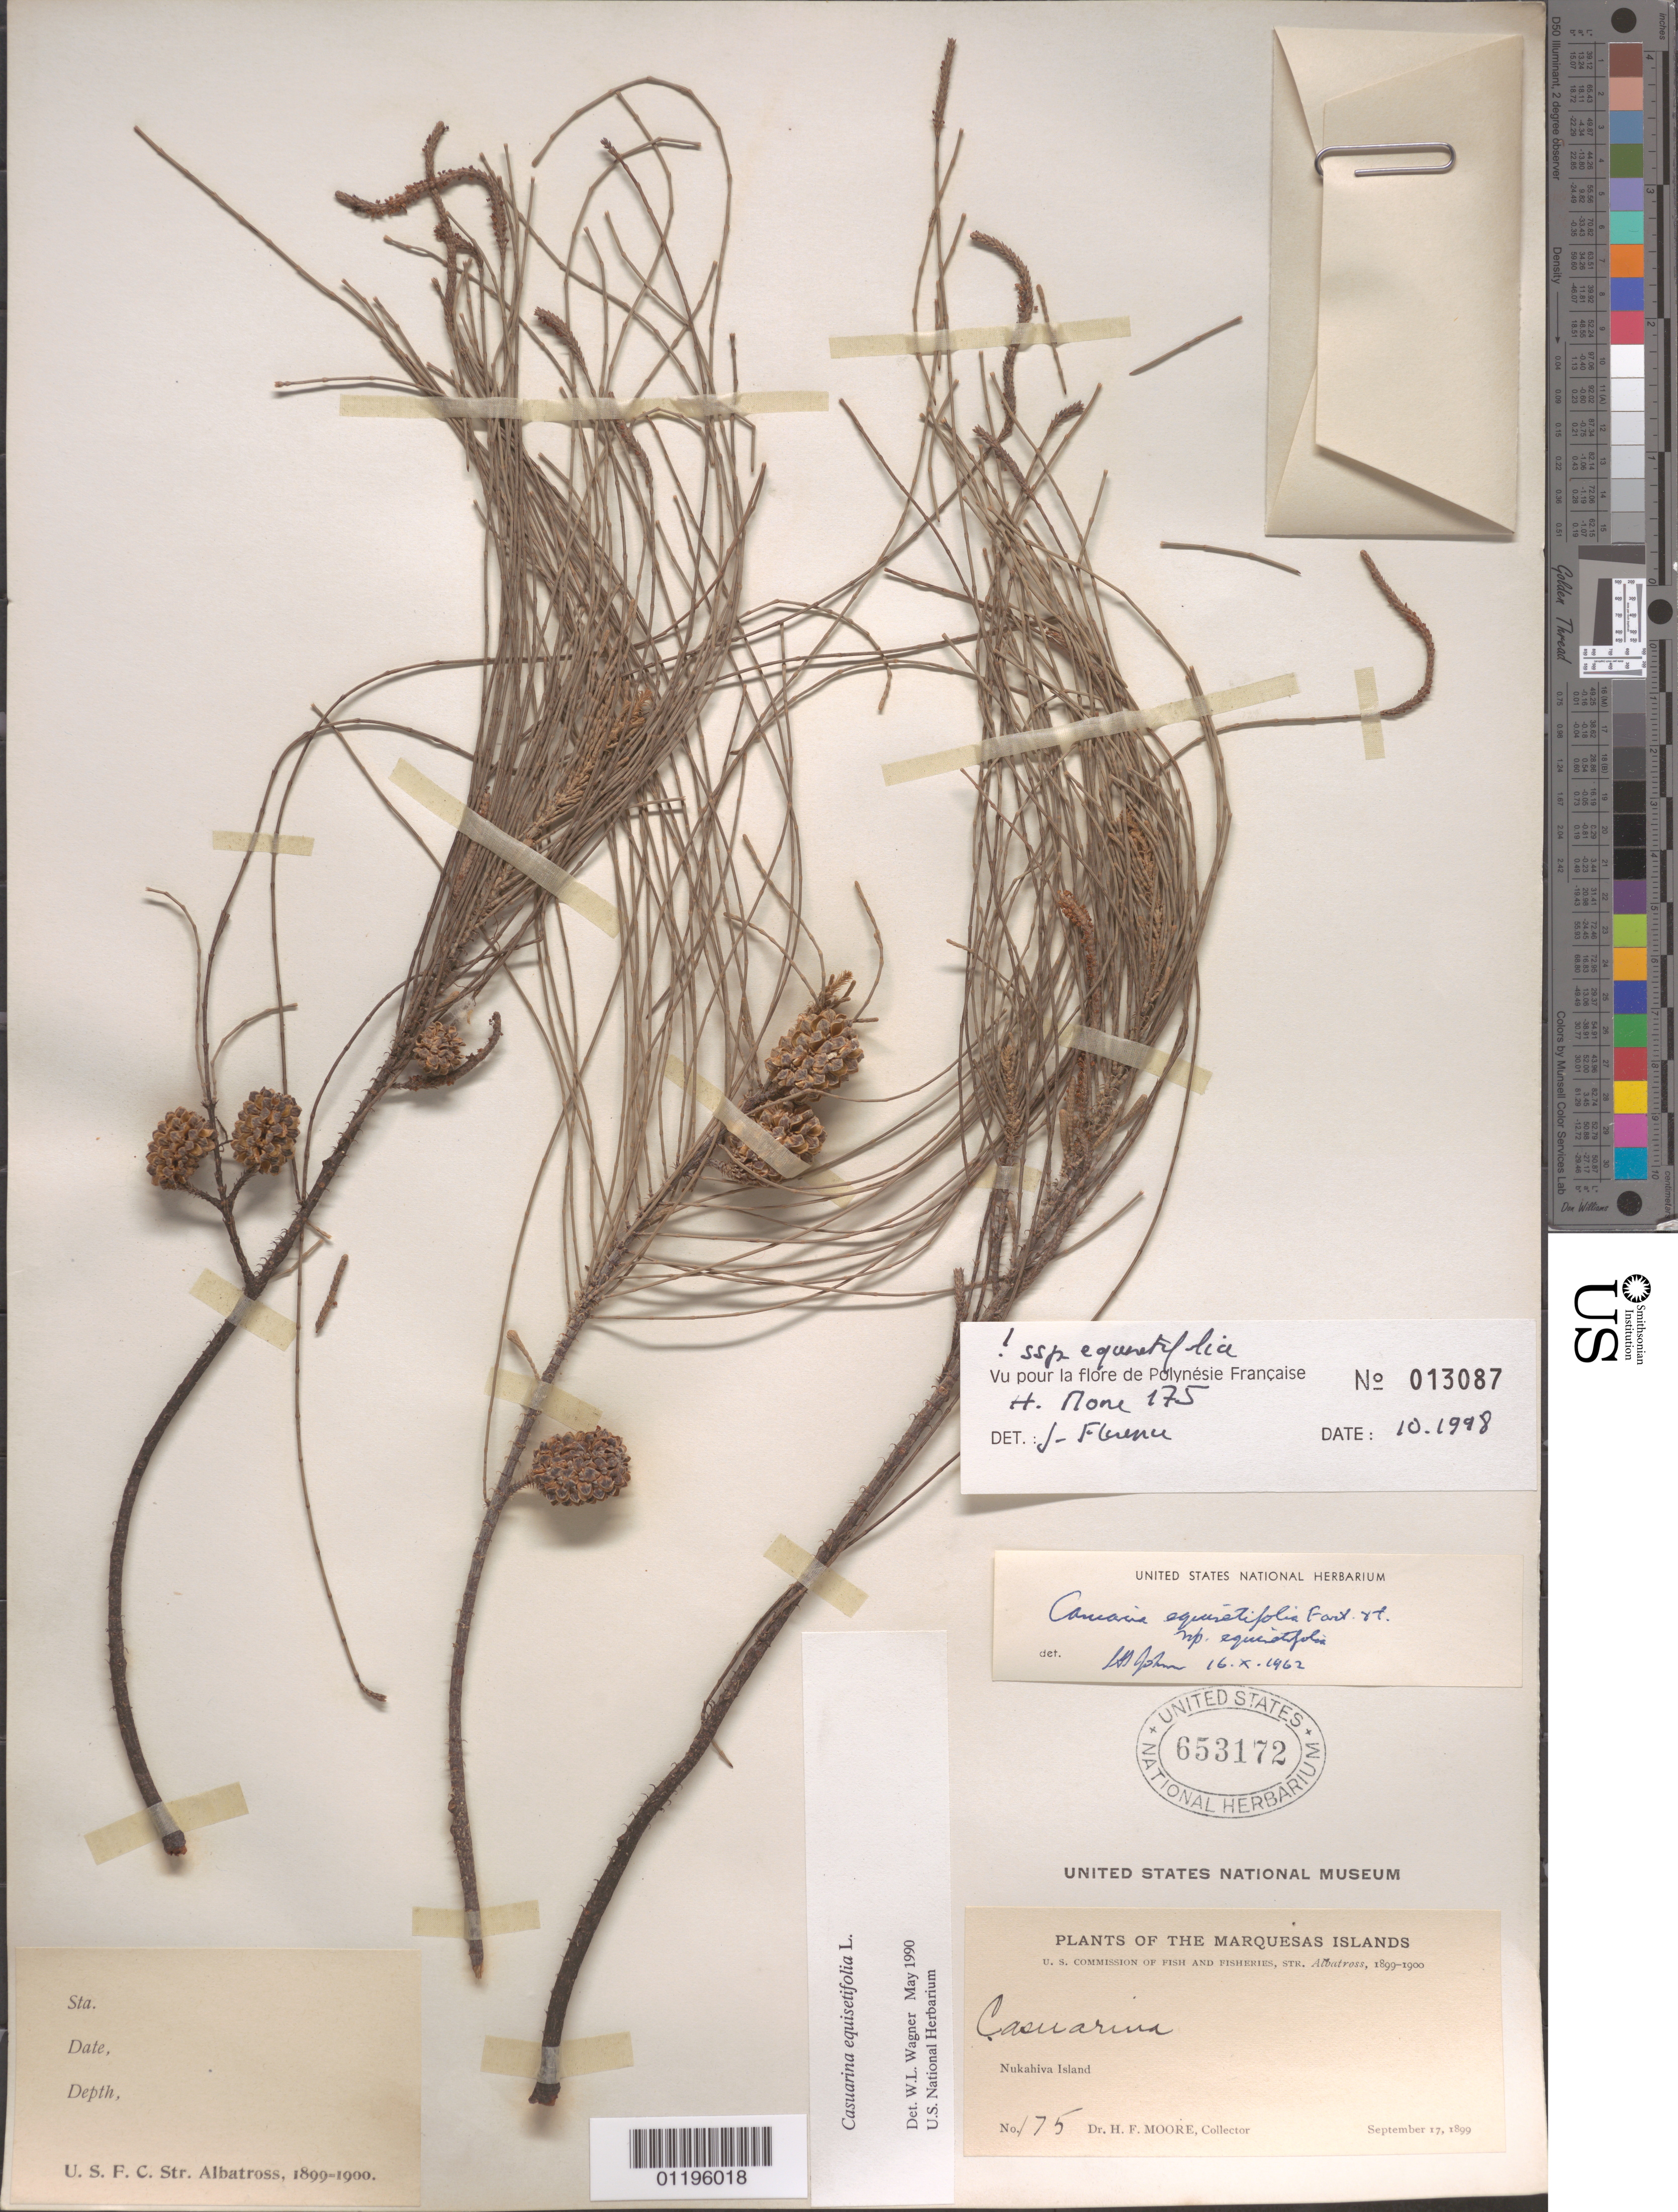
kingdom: Plantae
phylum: Tracheophyta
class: Magnoliopsida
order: Fagales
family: Casuarinaceae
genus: Casuarina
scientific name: Casuarina equisetifolia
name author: L.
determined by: Wagner, W. L., (BOT), Smithsonian Institution - National Museum of Natural History (UNITED STATES)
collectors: H. F. Moore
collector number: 175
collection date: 1899-09-17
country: French Polynesia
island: Nuku Hiva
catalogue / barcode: US 653172